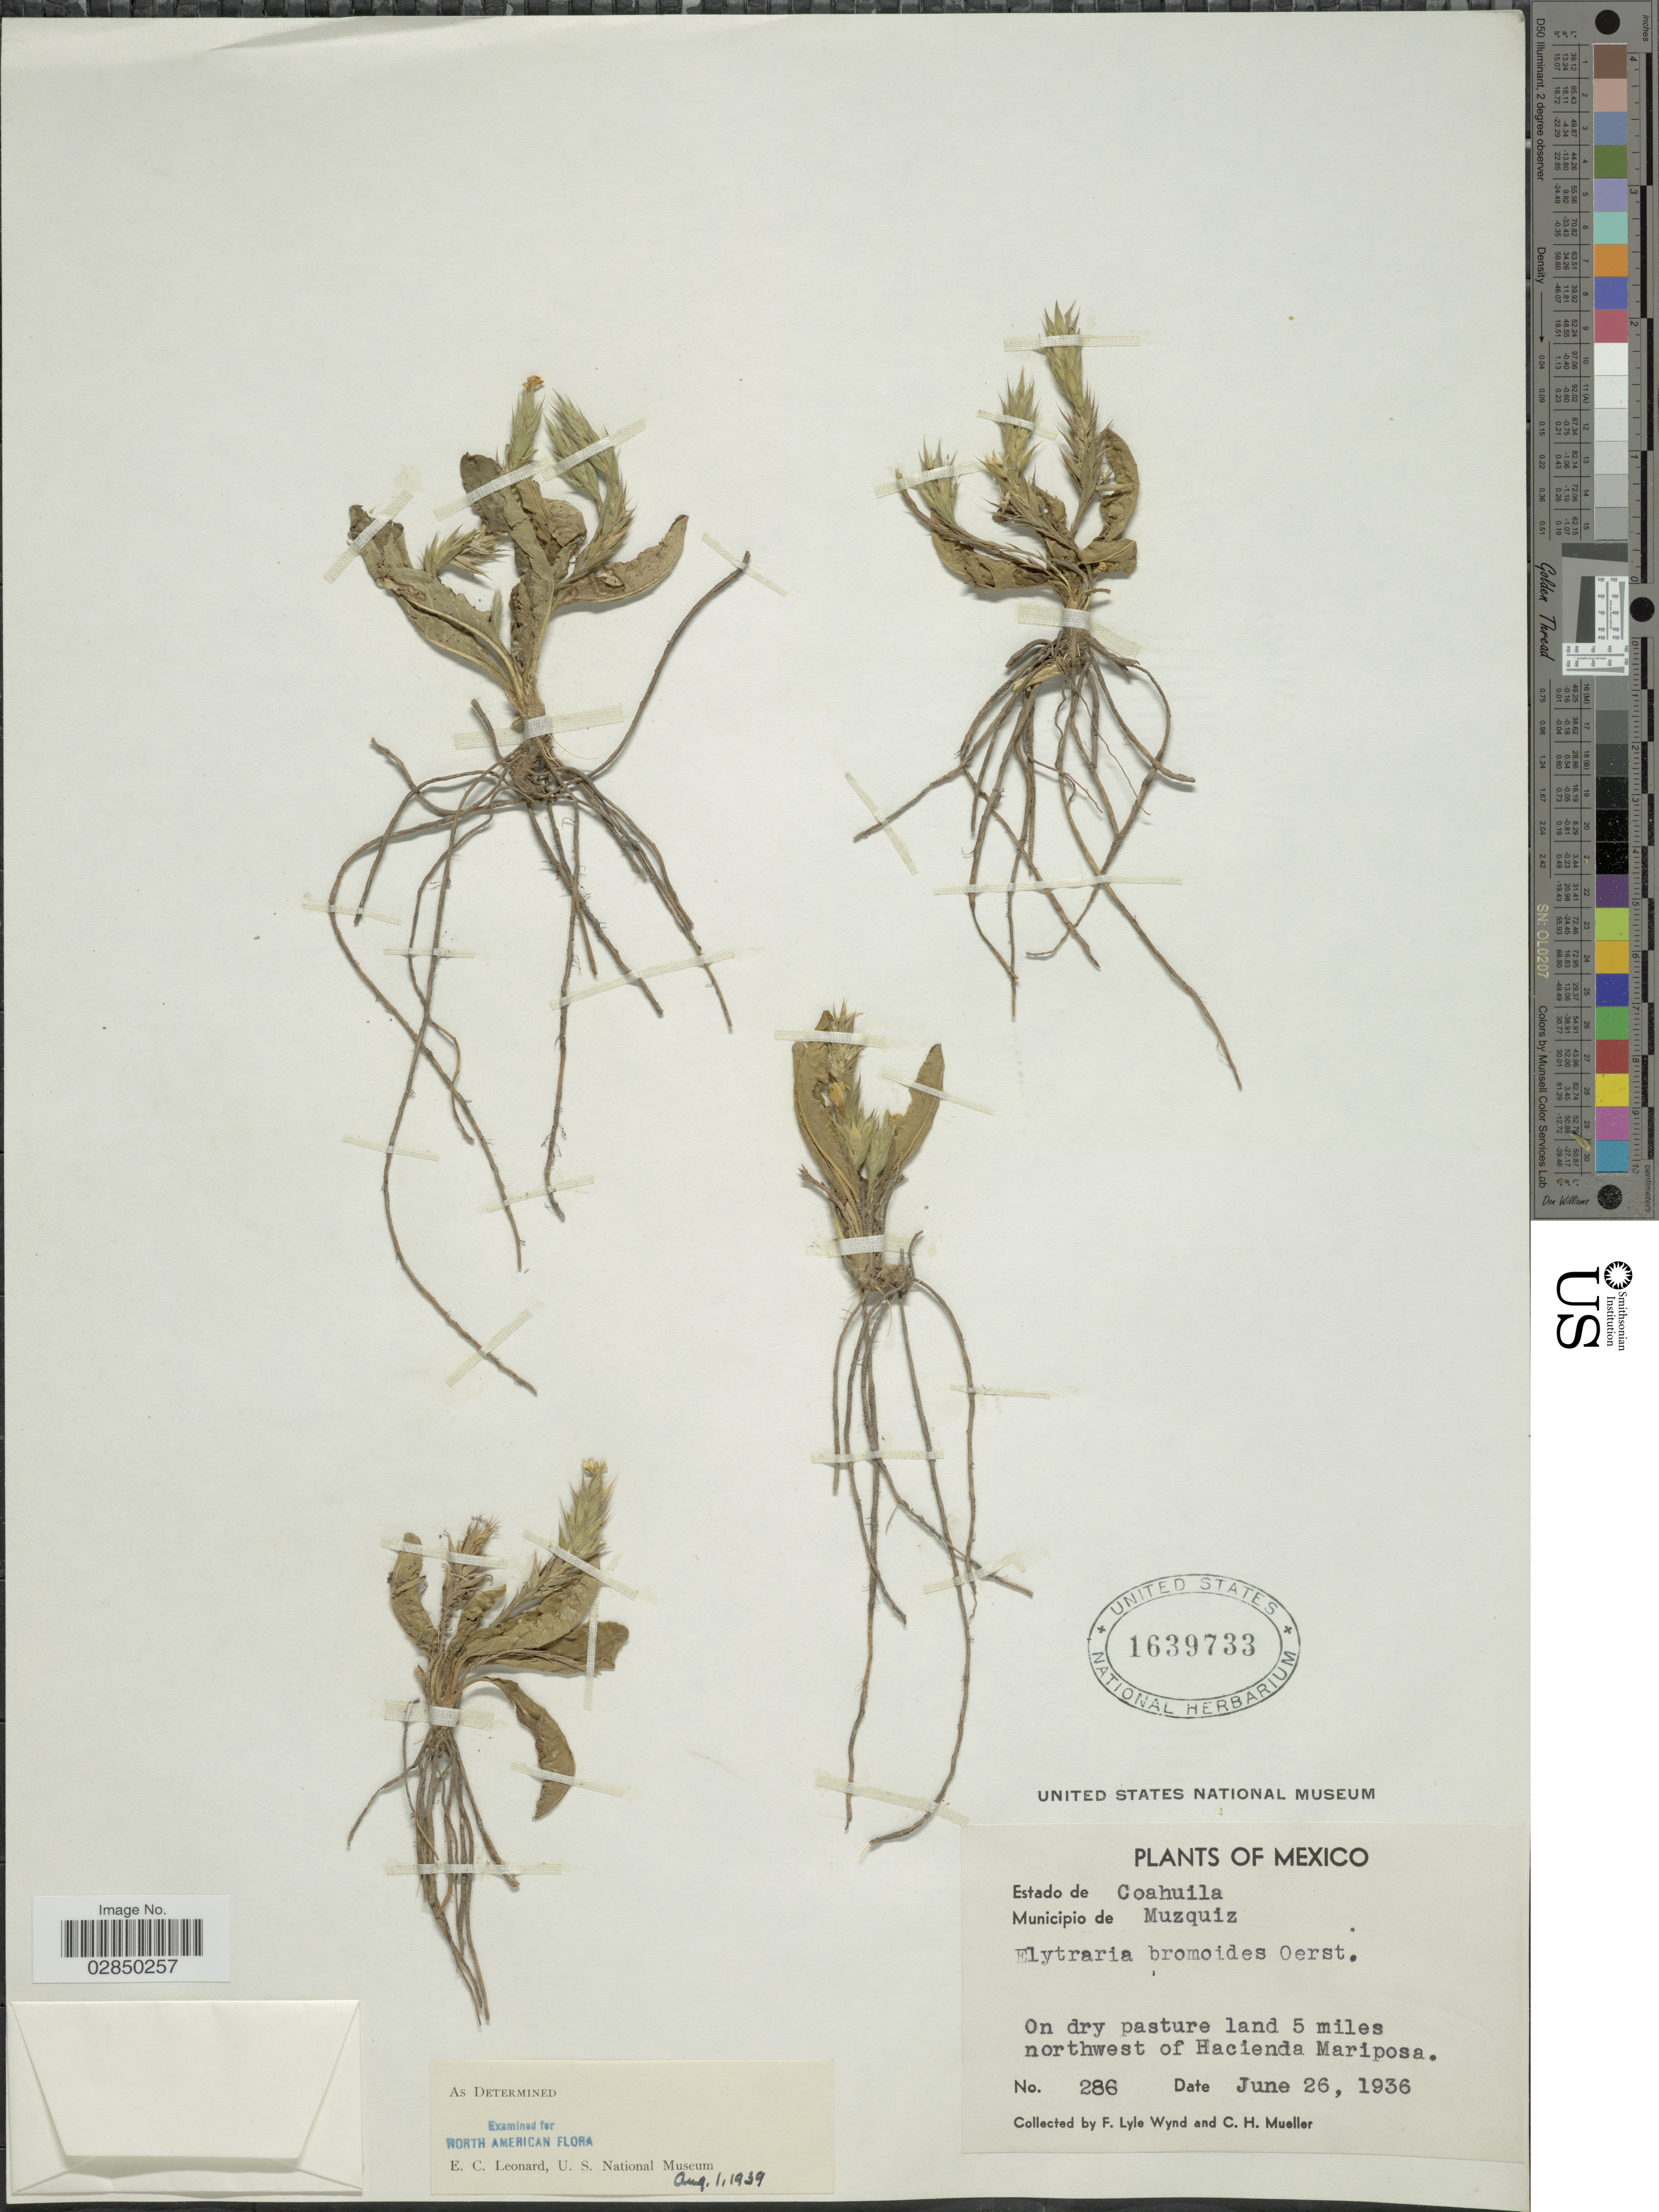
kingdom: Plantae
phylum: Tracheophyta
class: Magnoliopsida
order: Lamiales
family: Acanthaceae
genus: Elytraria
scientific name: Elytraria bromoides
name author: Oerst.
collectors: F. L. Wynd & C. H. Mueller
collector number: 286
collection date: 1936-06-26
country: Mexico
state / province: Coahuila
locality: Municipio de Muzquiz. On dry pasture land 5 miles northwest of Hacienda Mariposa.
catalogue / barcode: US 1639733